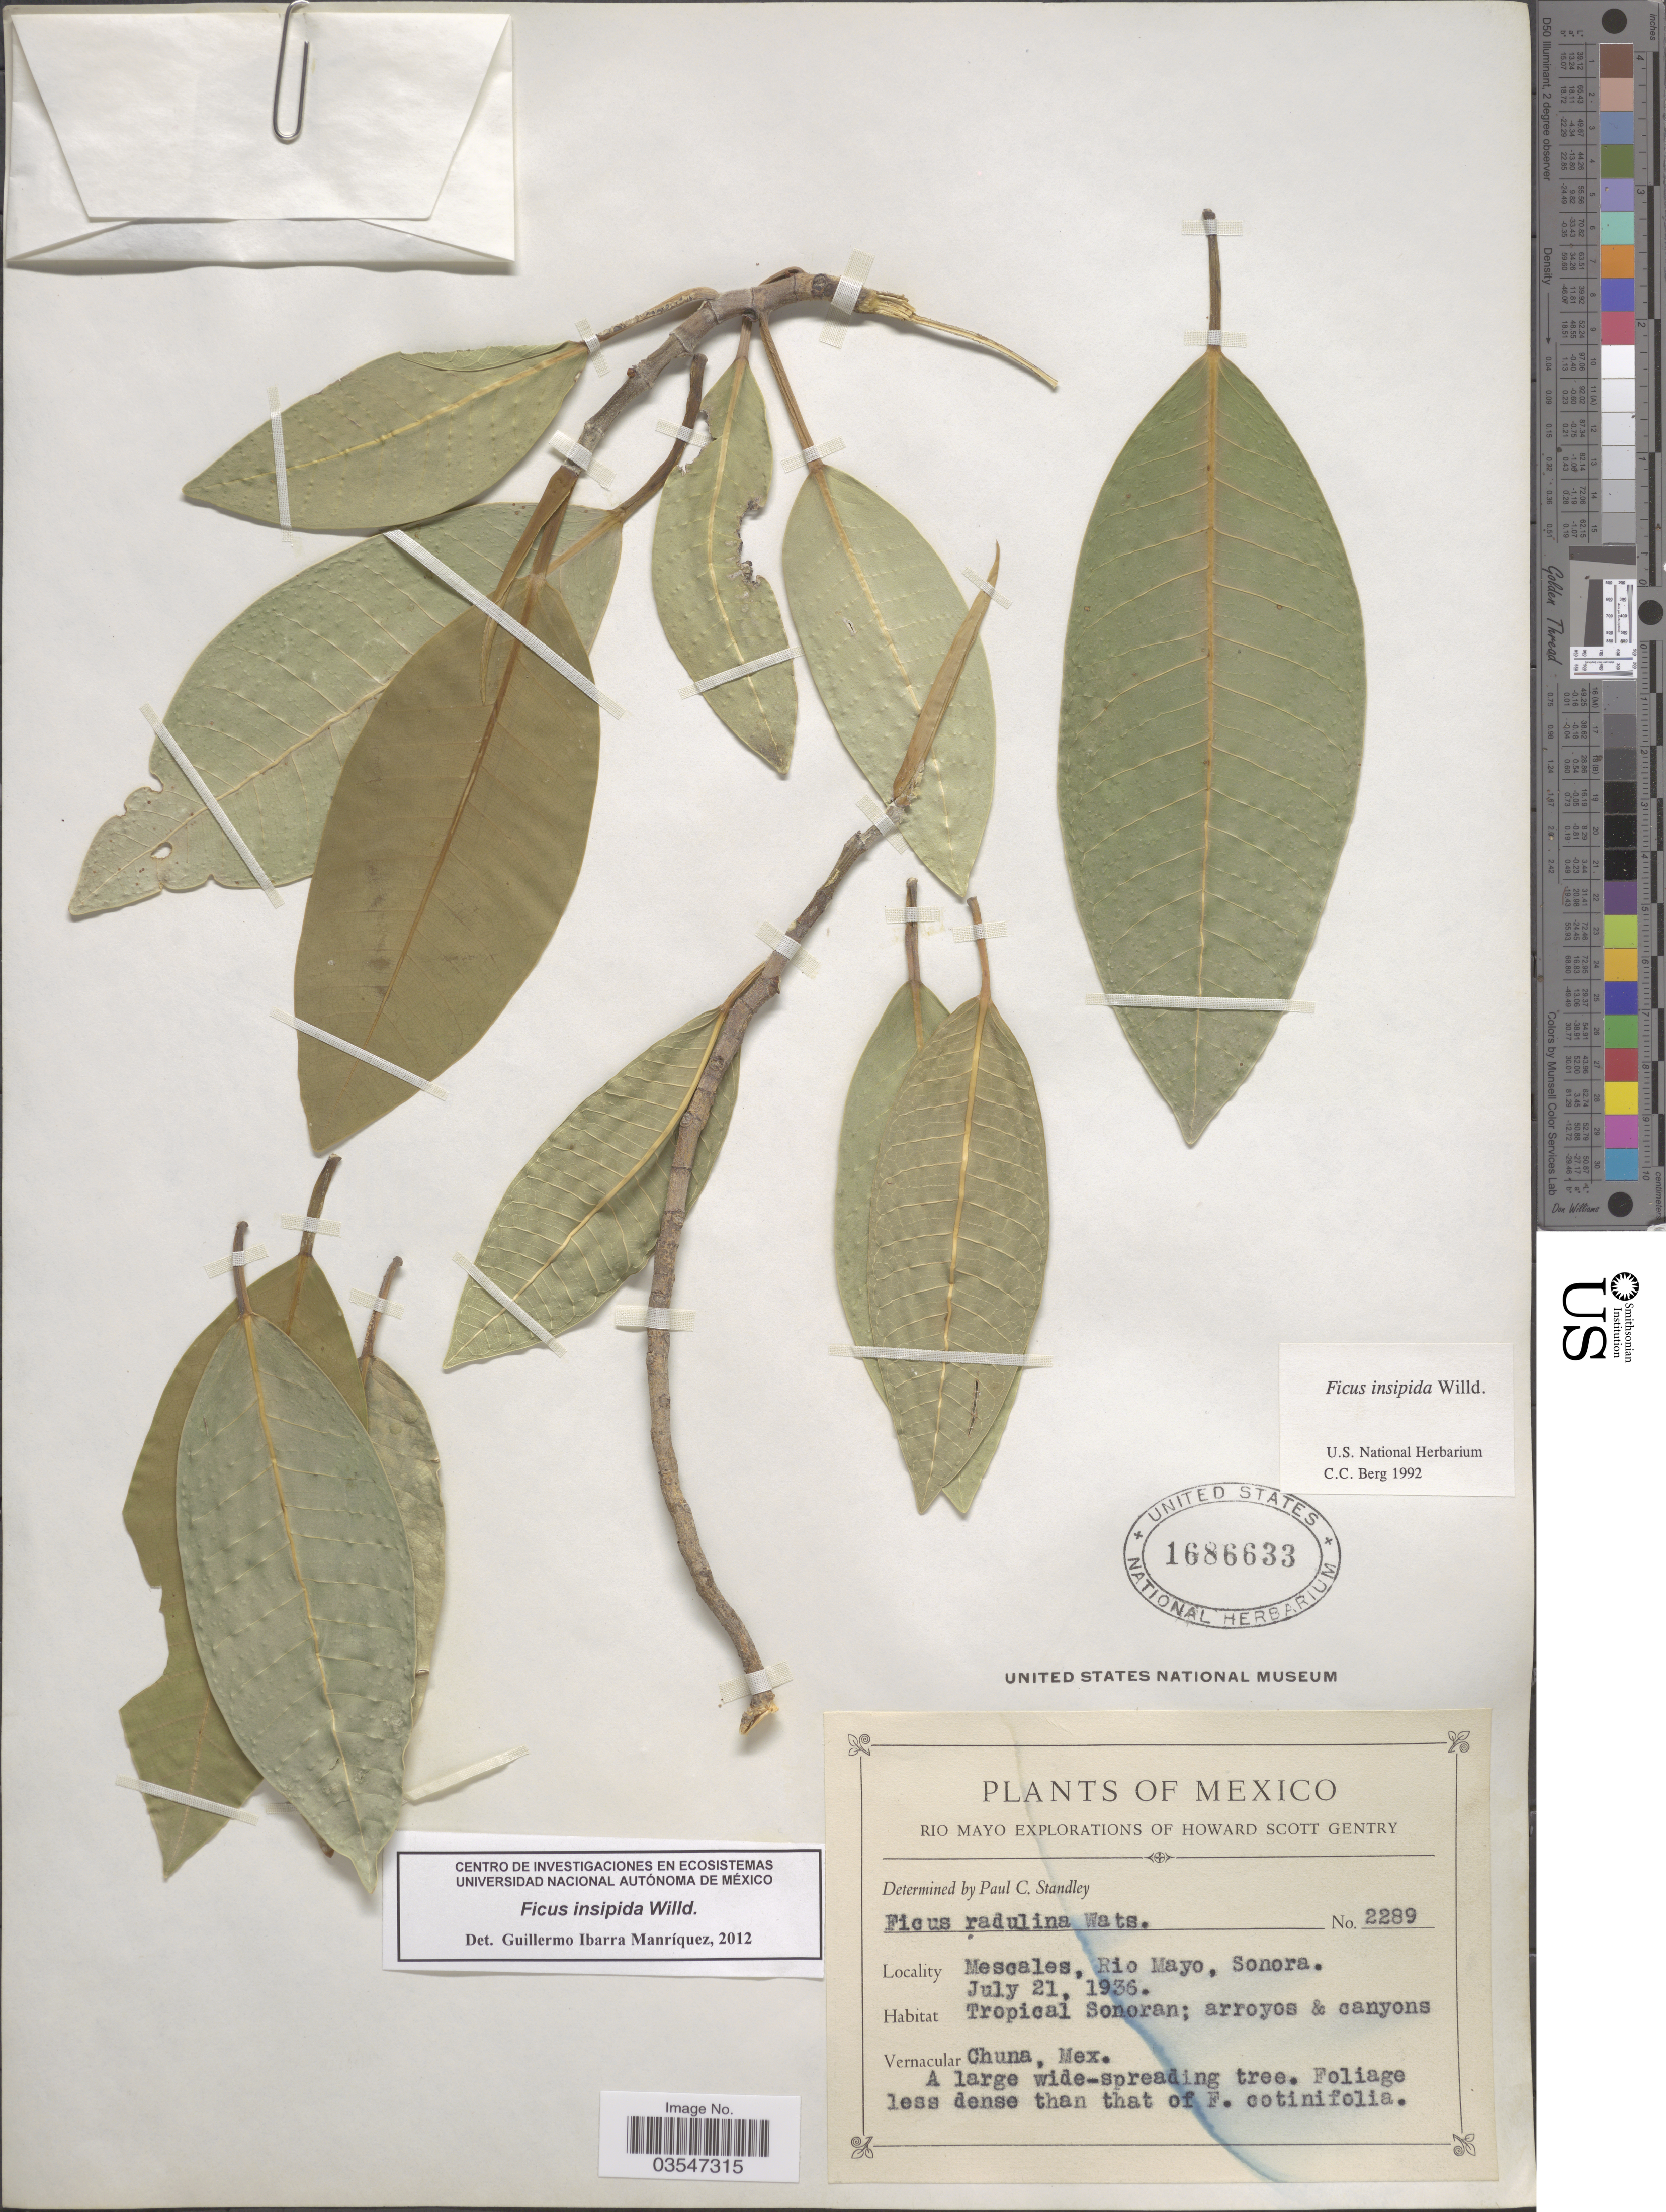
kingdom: Plantae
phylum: Tracheophyta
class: Magnoliopsida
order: Rosales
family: Moraceae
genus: Ficus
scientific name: Ficus insipida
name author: Willd.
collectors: H. S. Gentry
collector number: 2289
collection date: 1936-07-21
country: Mexico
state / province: Sonora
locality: Mescales, Rio Mayo, Sonora. Tropical Sonoran; arroyos & canyons.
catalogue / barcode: US 1686633